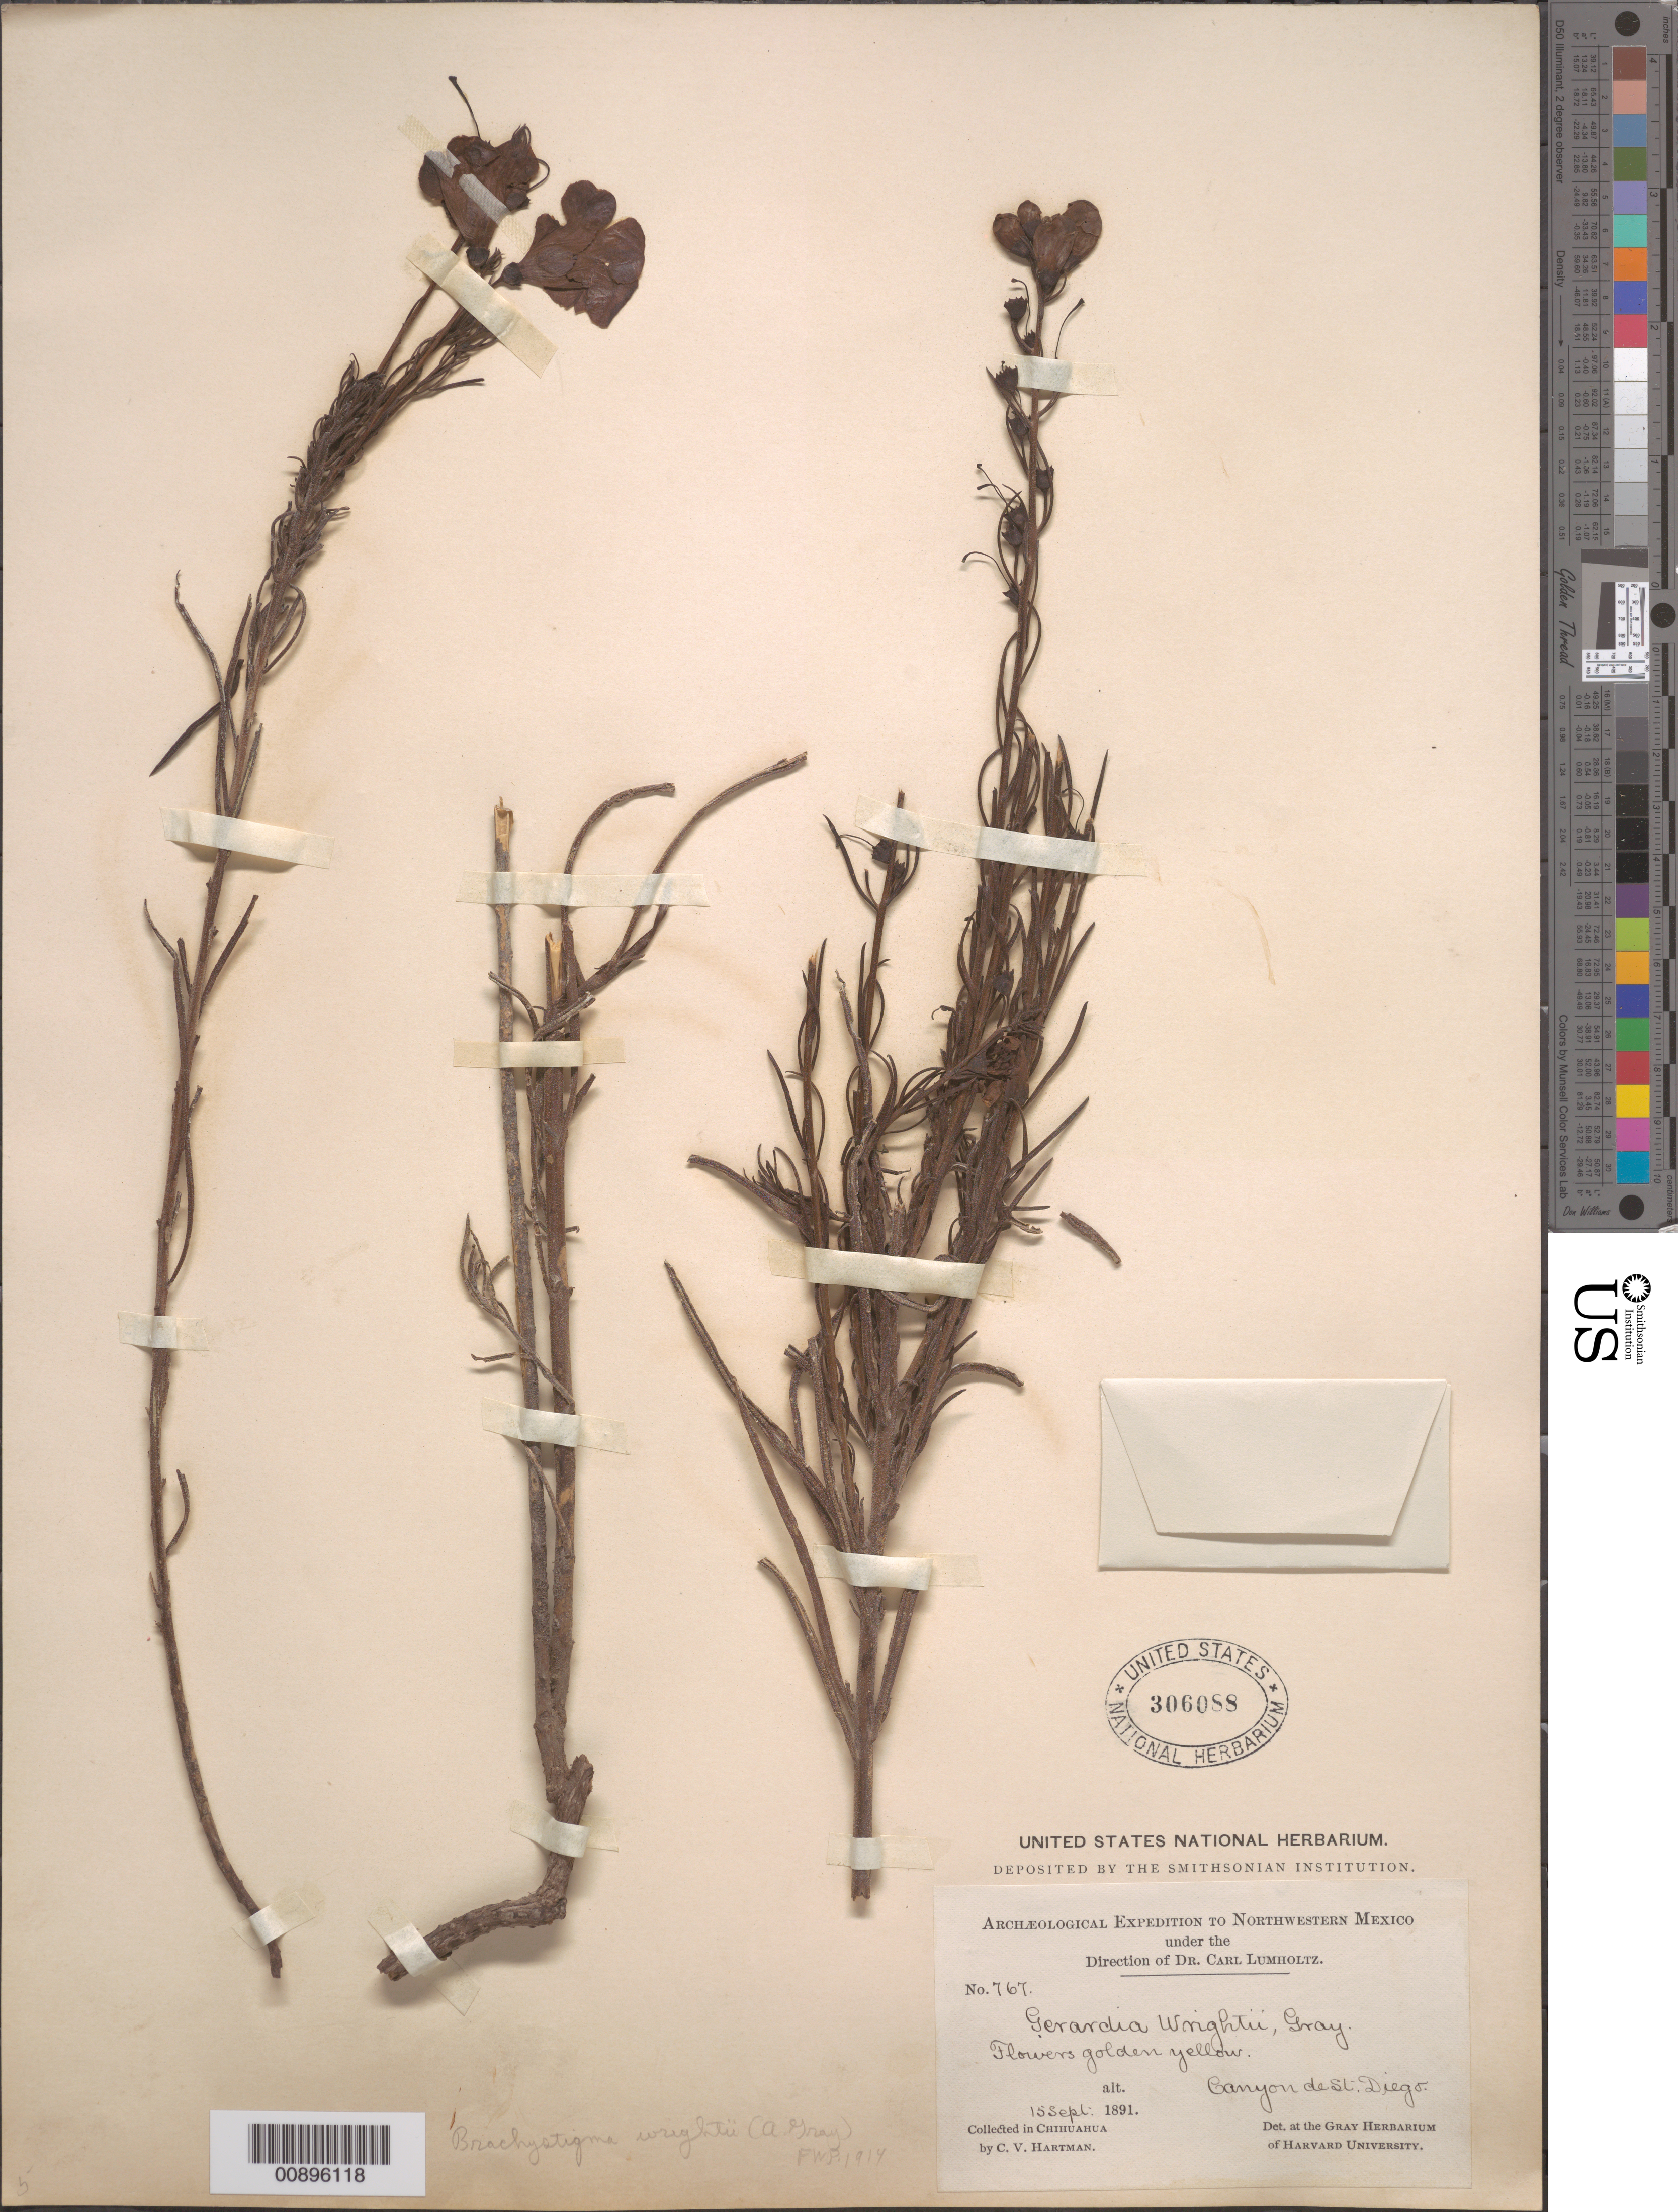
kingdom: Plantae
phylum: Tracheophyta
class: Magnoliopsida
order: Lamiales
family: Orobanchaceae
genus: Brachystigma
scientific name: Brachystigma wrightii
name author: (A. Gray) Pennell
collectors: C. V. Hartman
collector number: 767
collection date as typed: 15 Sep 1891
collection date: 1891-09-15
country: Mexico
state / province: Chihuahua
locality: Canyon de St. Diego, Chihuahua.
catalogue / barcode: US 306088